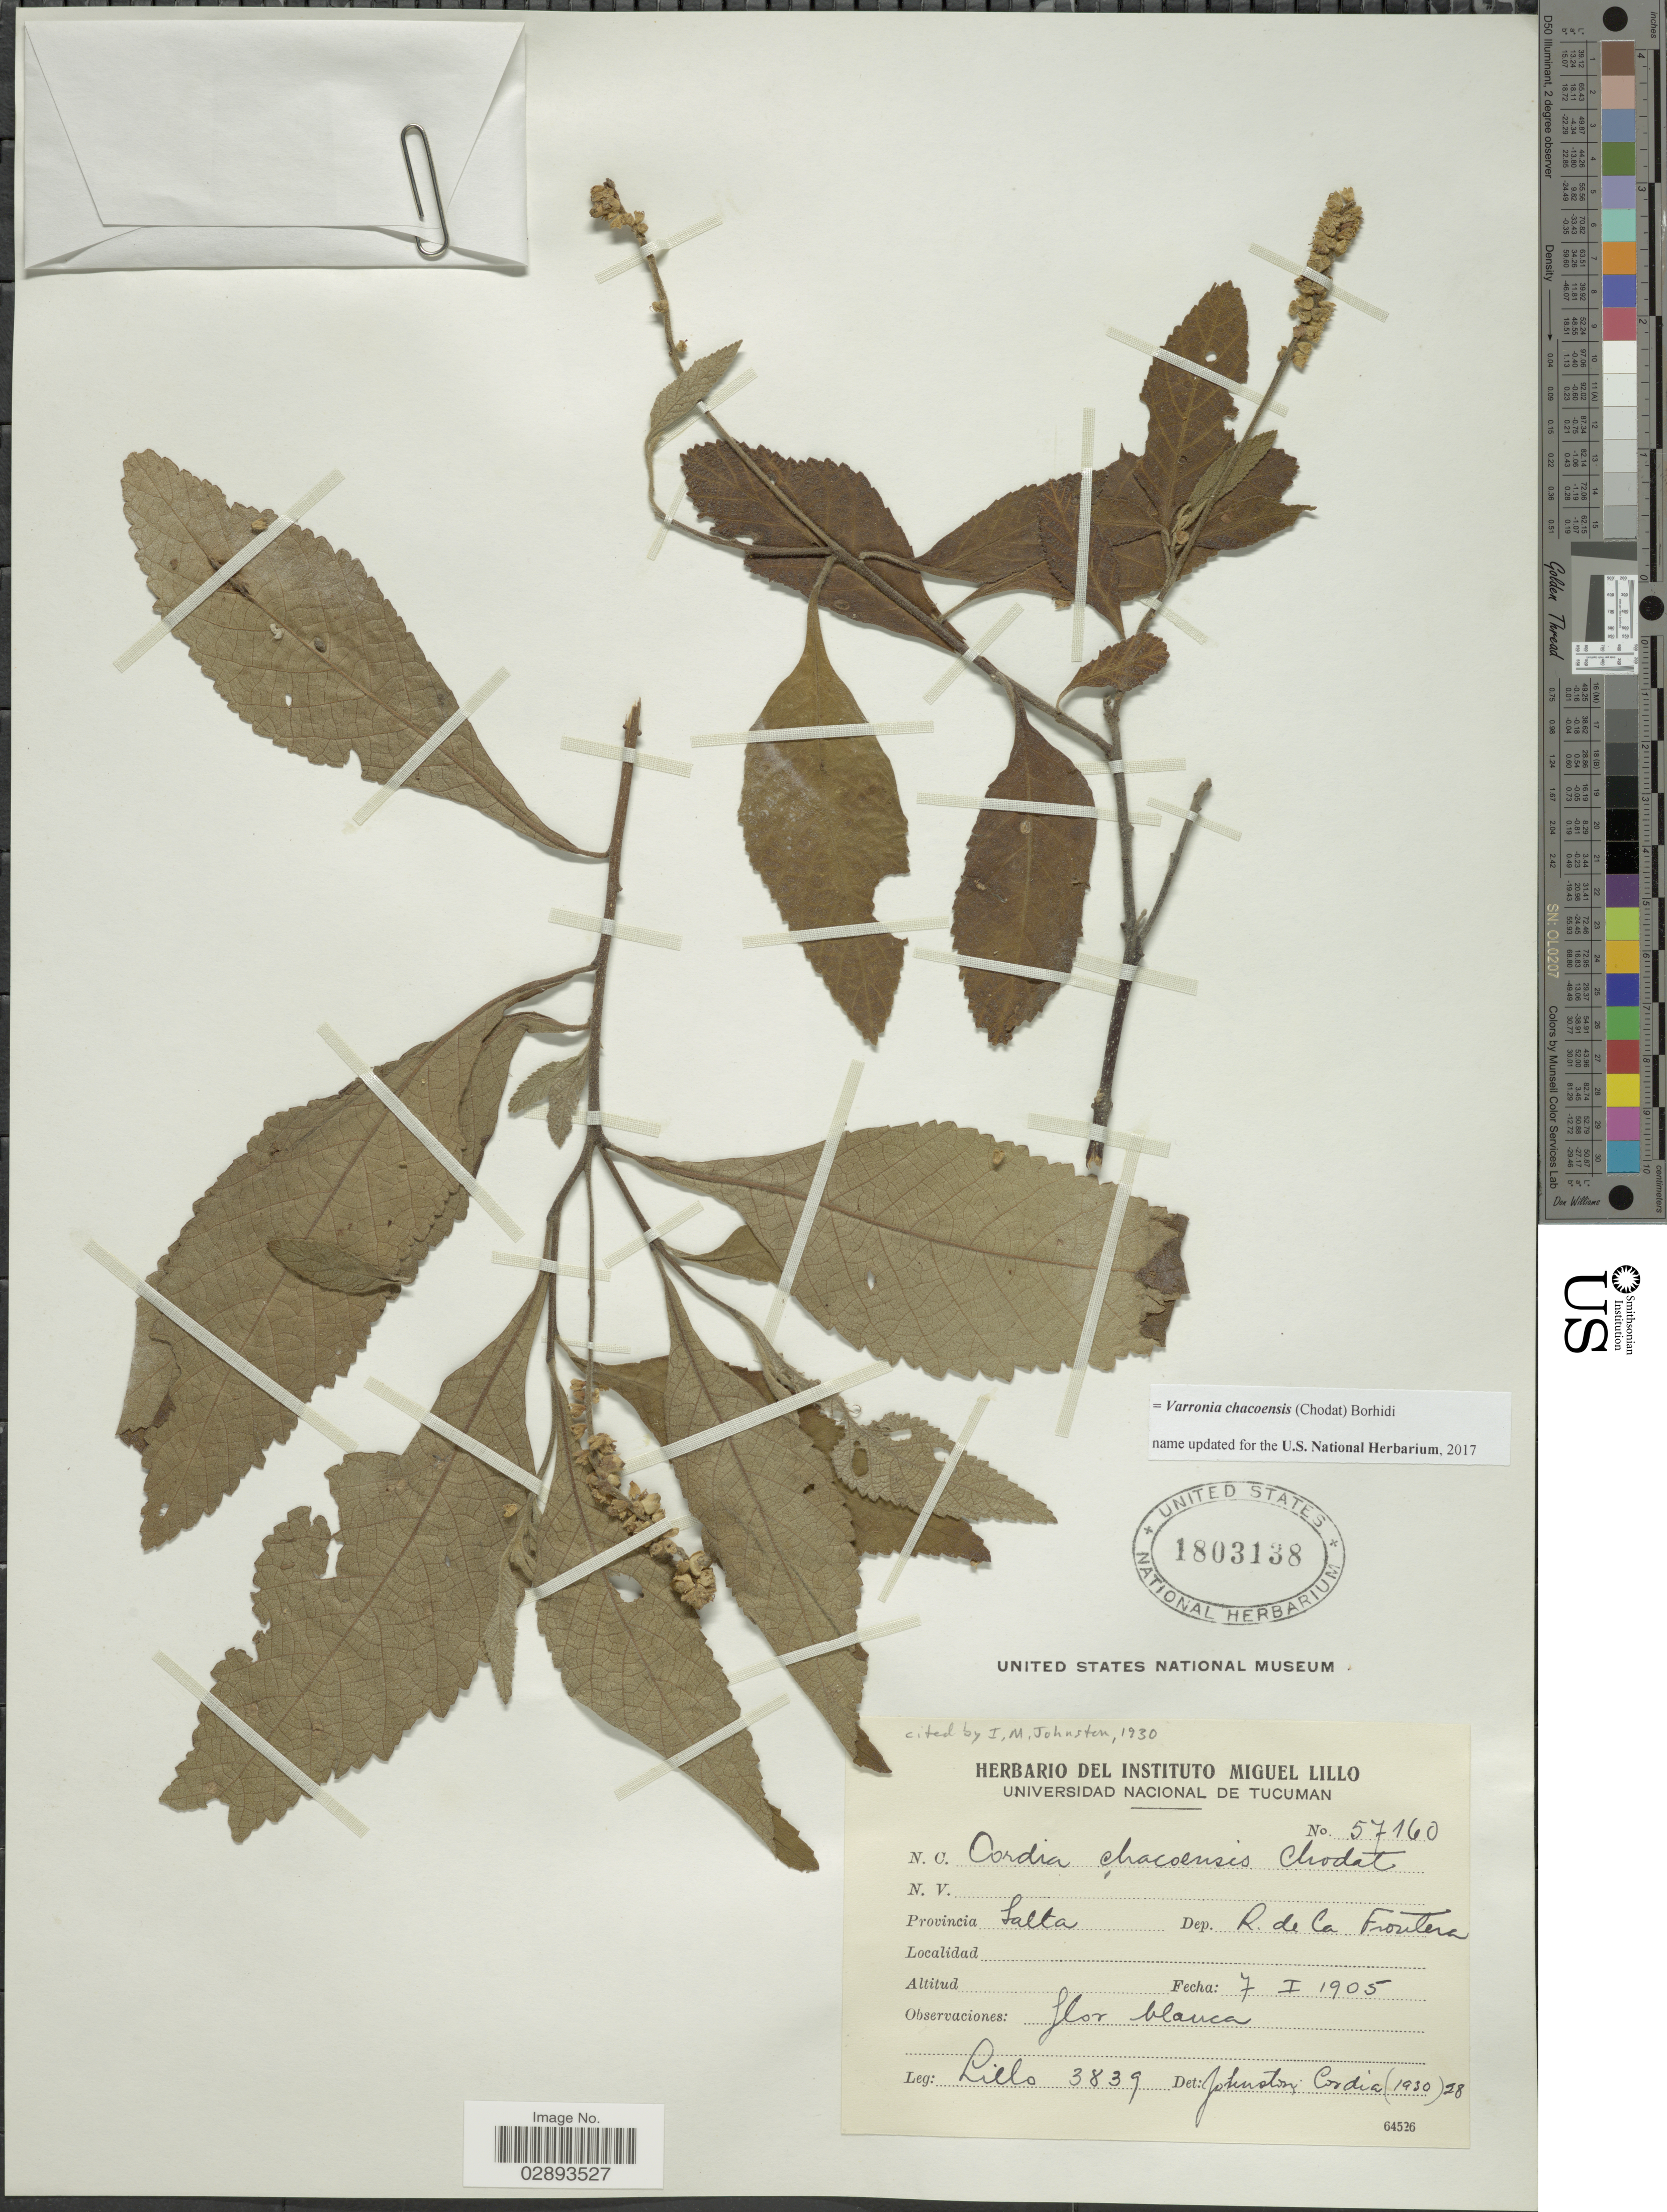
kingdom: Plantae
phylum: Tracheophyta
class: Magnoliopsida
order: Boraginales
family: Cordiaceae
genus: Varronia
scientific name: Varronia chacoensis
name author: (Chodat) Borhidi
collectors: M. Lillo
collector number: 3839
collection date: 1905-01-07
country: Argentina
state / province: Salta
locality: Provincia Salta, Dep. R. de la Frontera.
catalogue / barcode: US 1803138